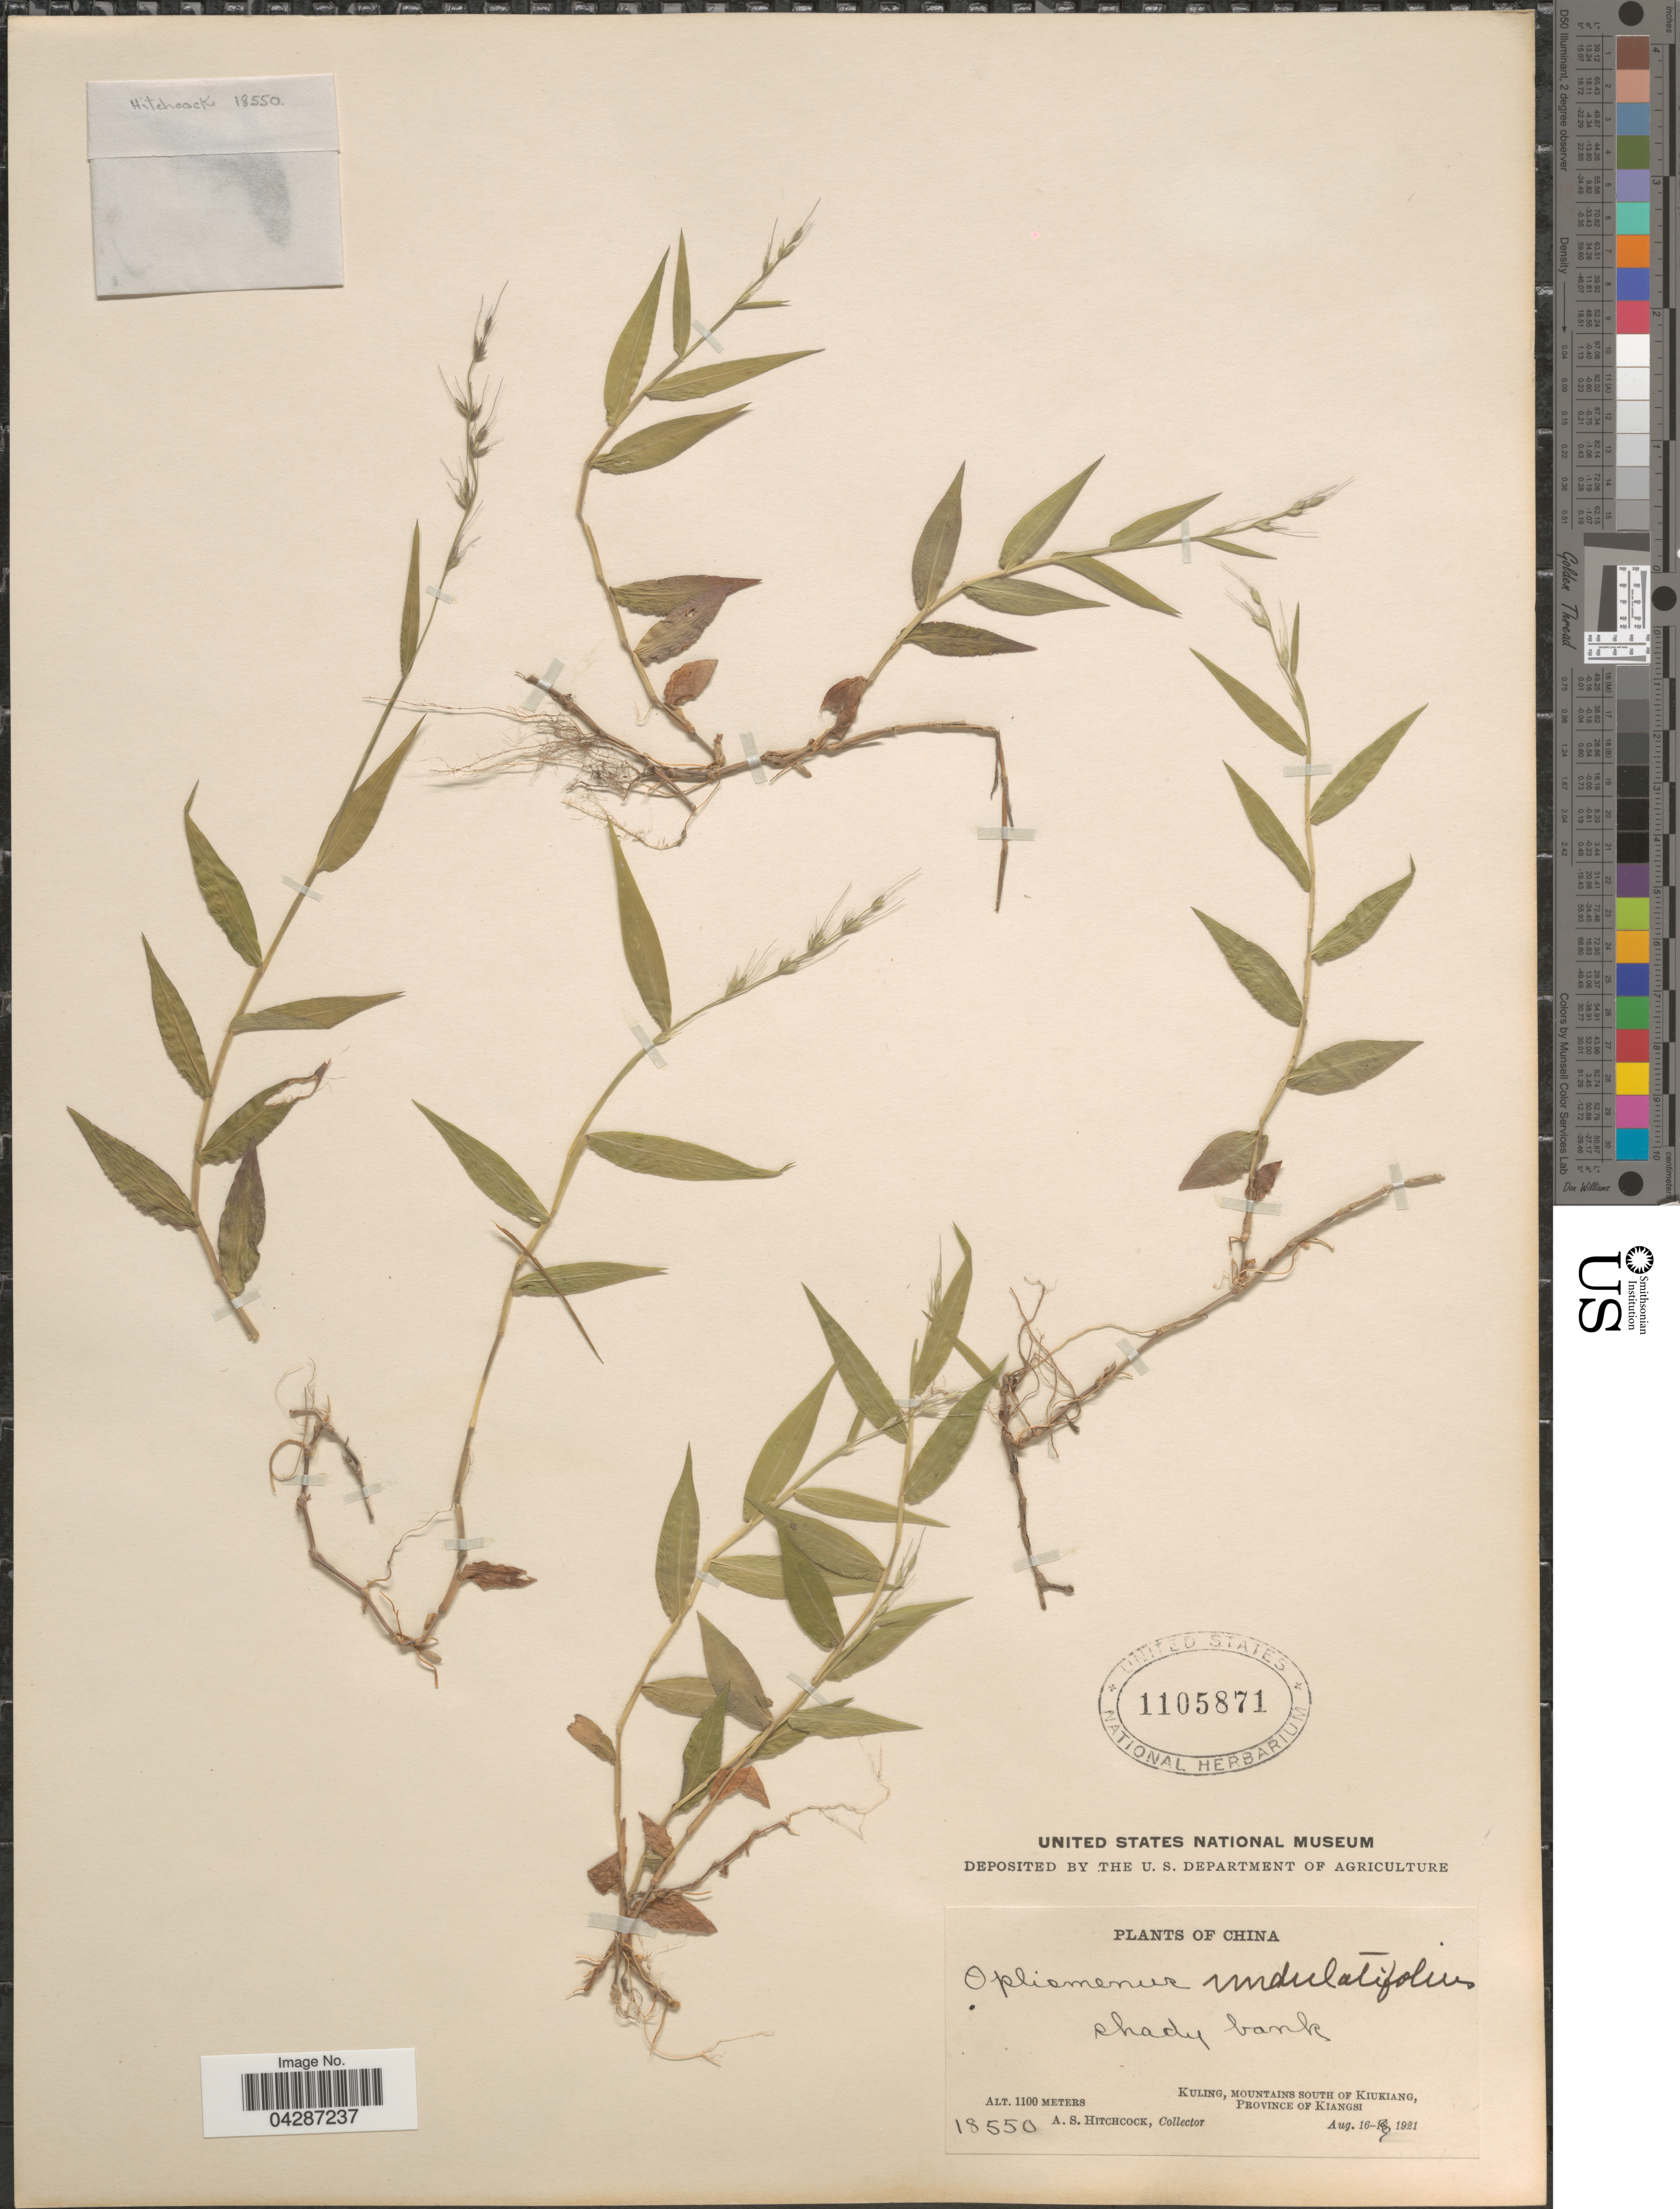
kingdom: Plantae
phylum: Tracheophyta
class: Liliopsida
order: Poales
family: Poaceae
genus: Oplismenus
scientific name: Oplismenus undulatifolius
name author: (Ard.) P. Beauv.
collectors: A. S. Hitchcock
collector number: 18550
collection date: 1921-08-16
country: China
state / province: Jiangxi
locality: Kuling, mountains south of Kiukiang, Province of Kiangsi.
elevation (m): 1100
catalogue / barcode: US 1105871